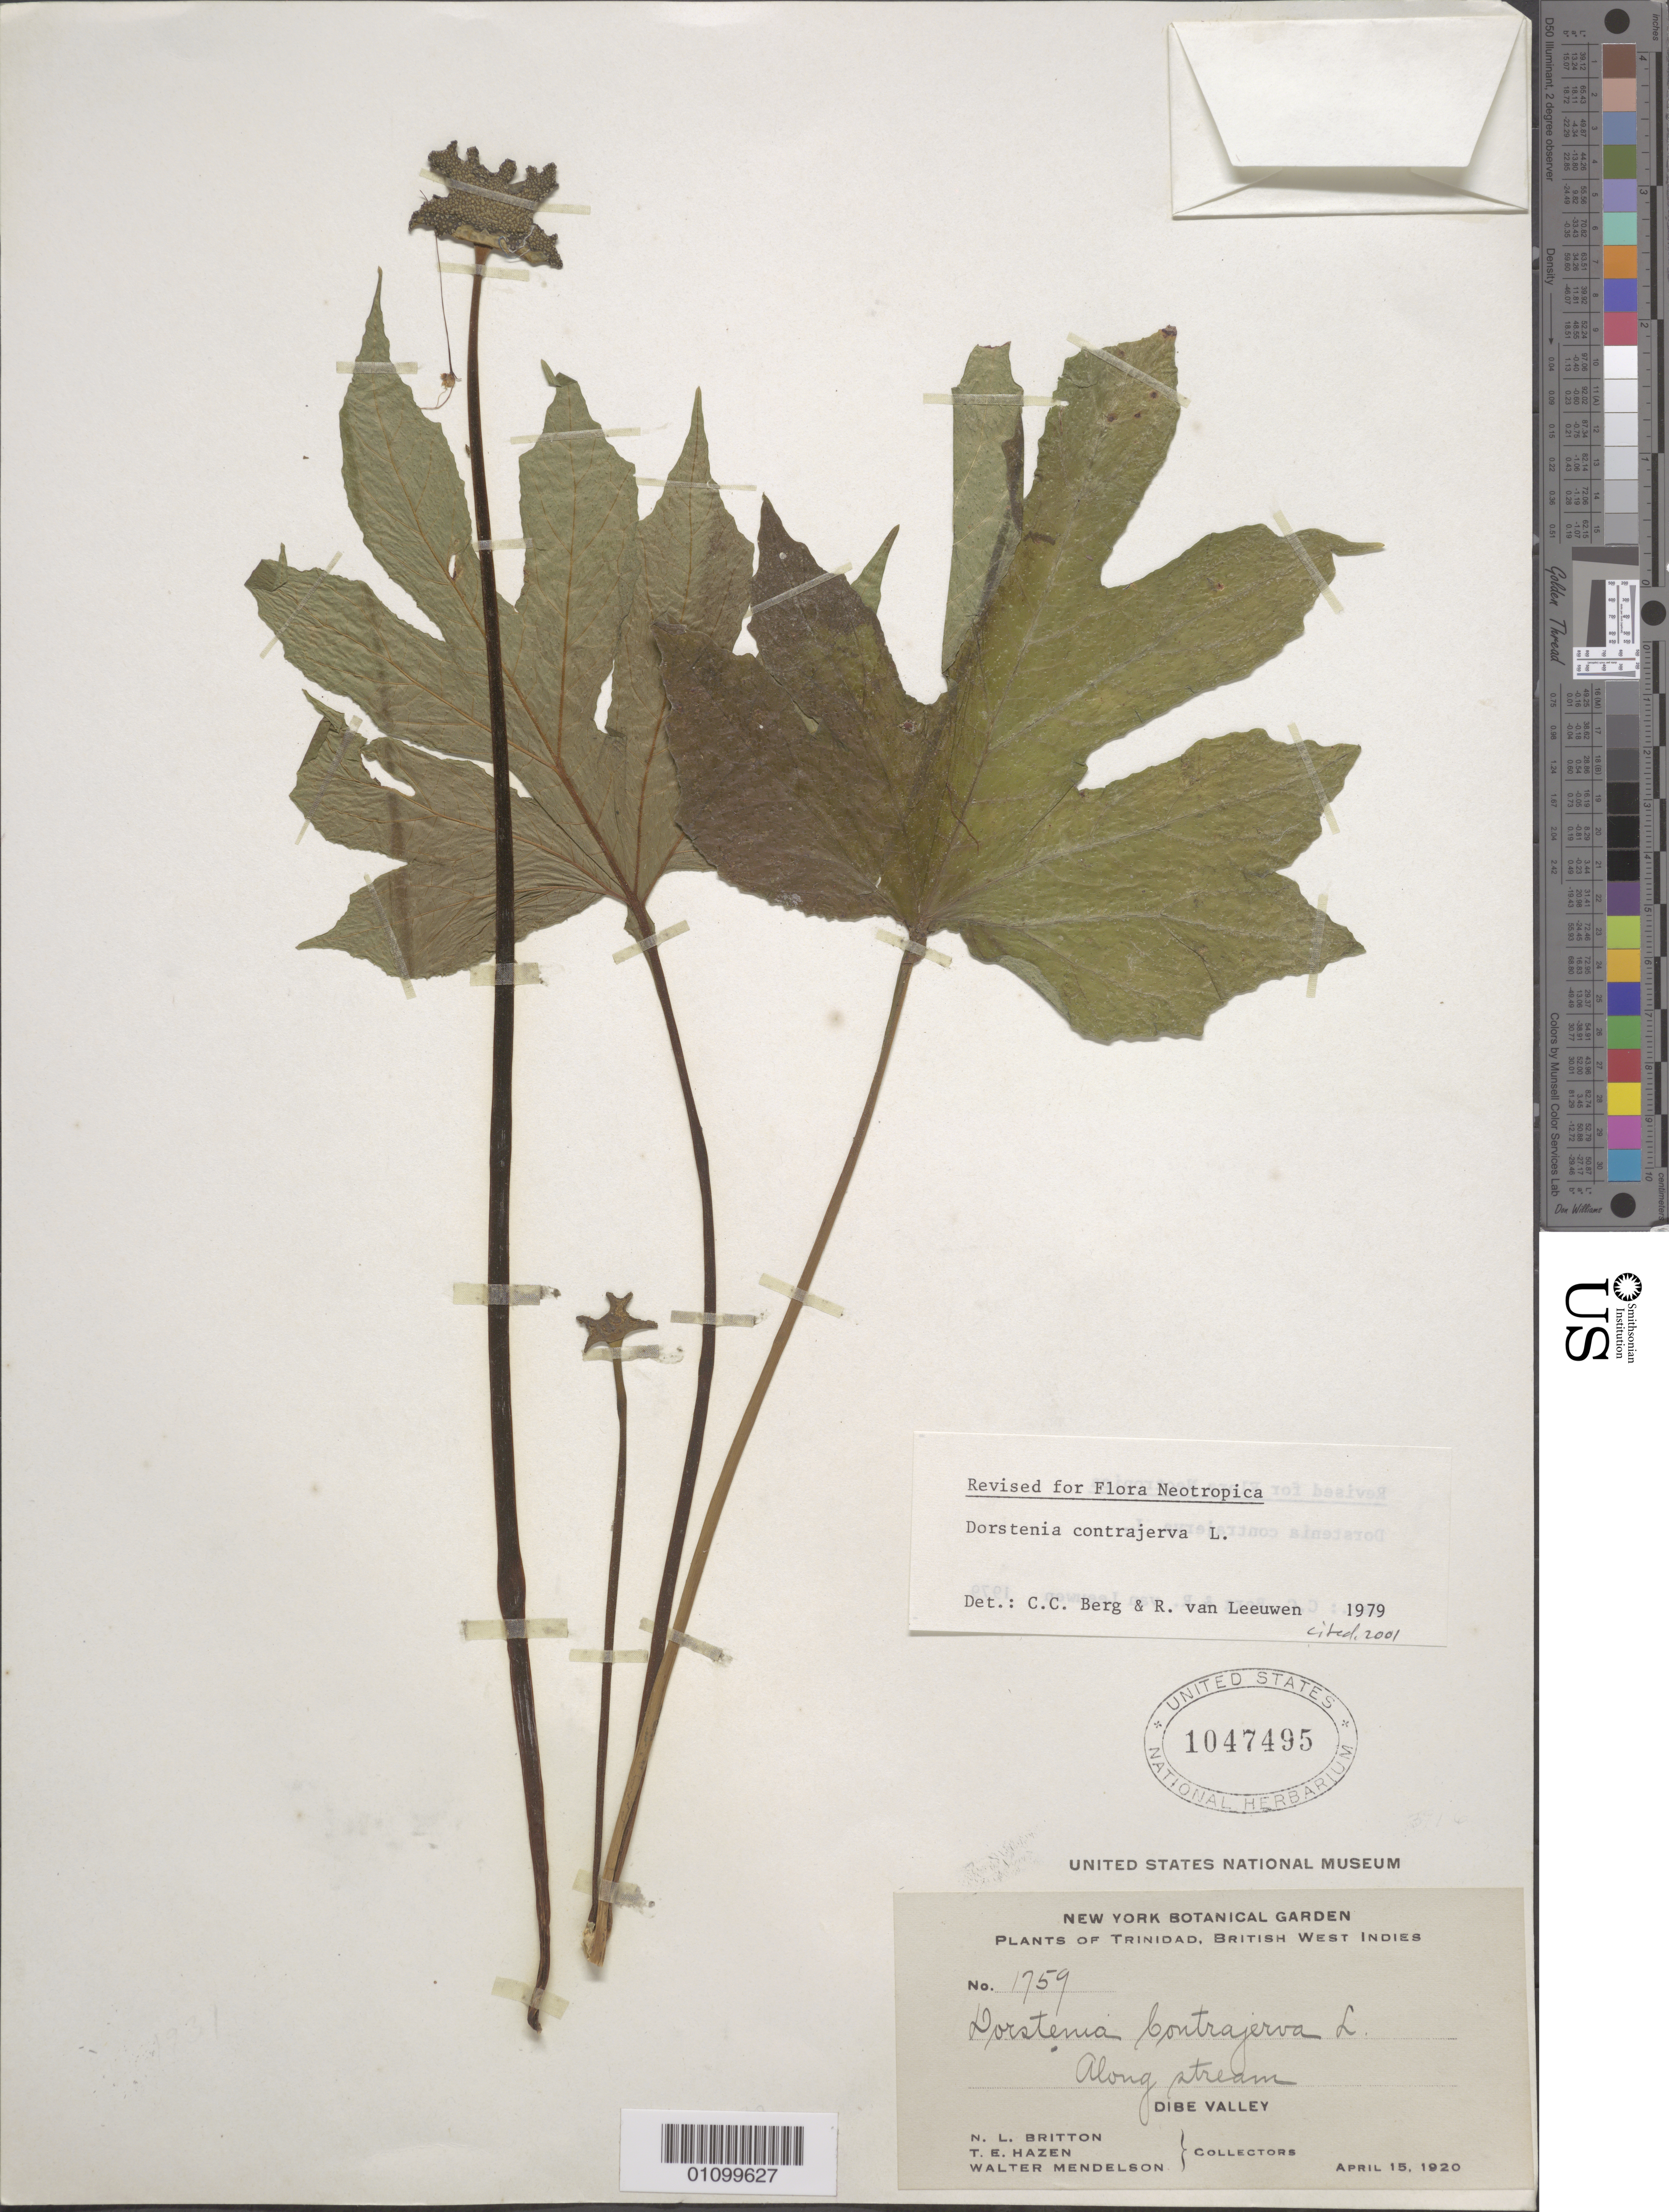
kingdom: Plantae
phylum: Tracheophyta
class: Magnoliopsida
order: Rosales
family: Moraceae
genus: Dorstenia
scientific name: Dorstenia contrajerva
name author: L.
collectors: N. Britton, T. E. Hazen & W. Mendelson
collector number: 1759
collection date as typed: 15 Apr 1920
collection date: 1920-04-15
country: Trinidad and Tobago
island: Trinidad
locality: Dibe Valley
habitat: Along stream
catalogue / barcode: US 1047495